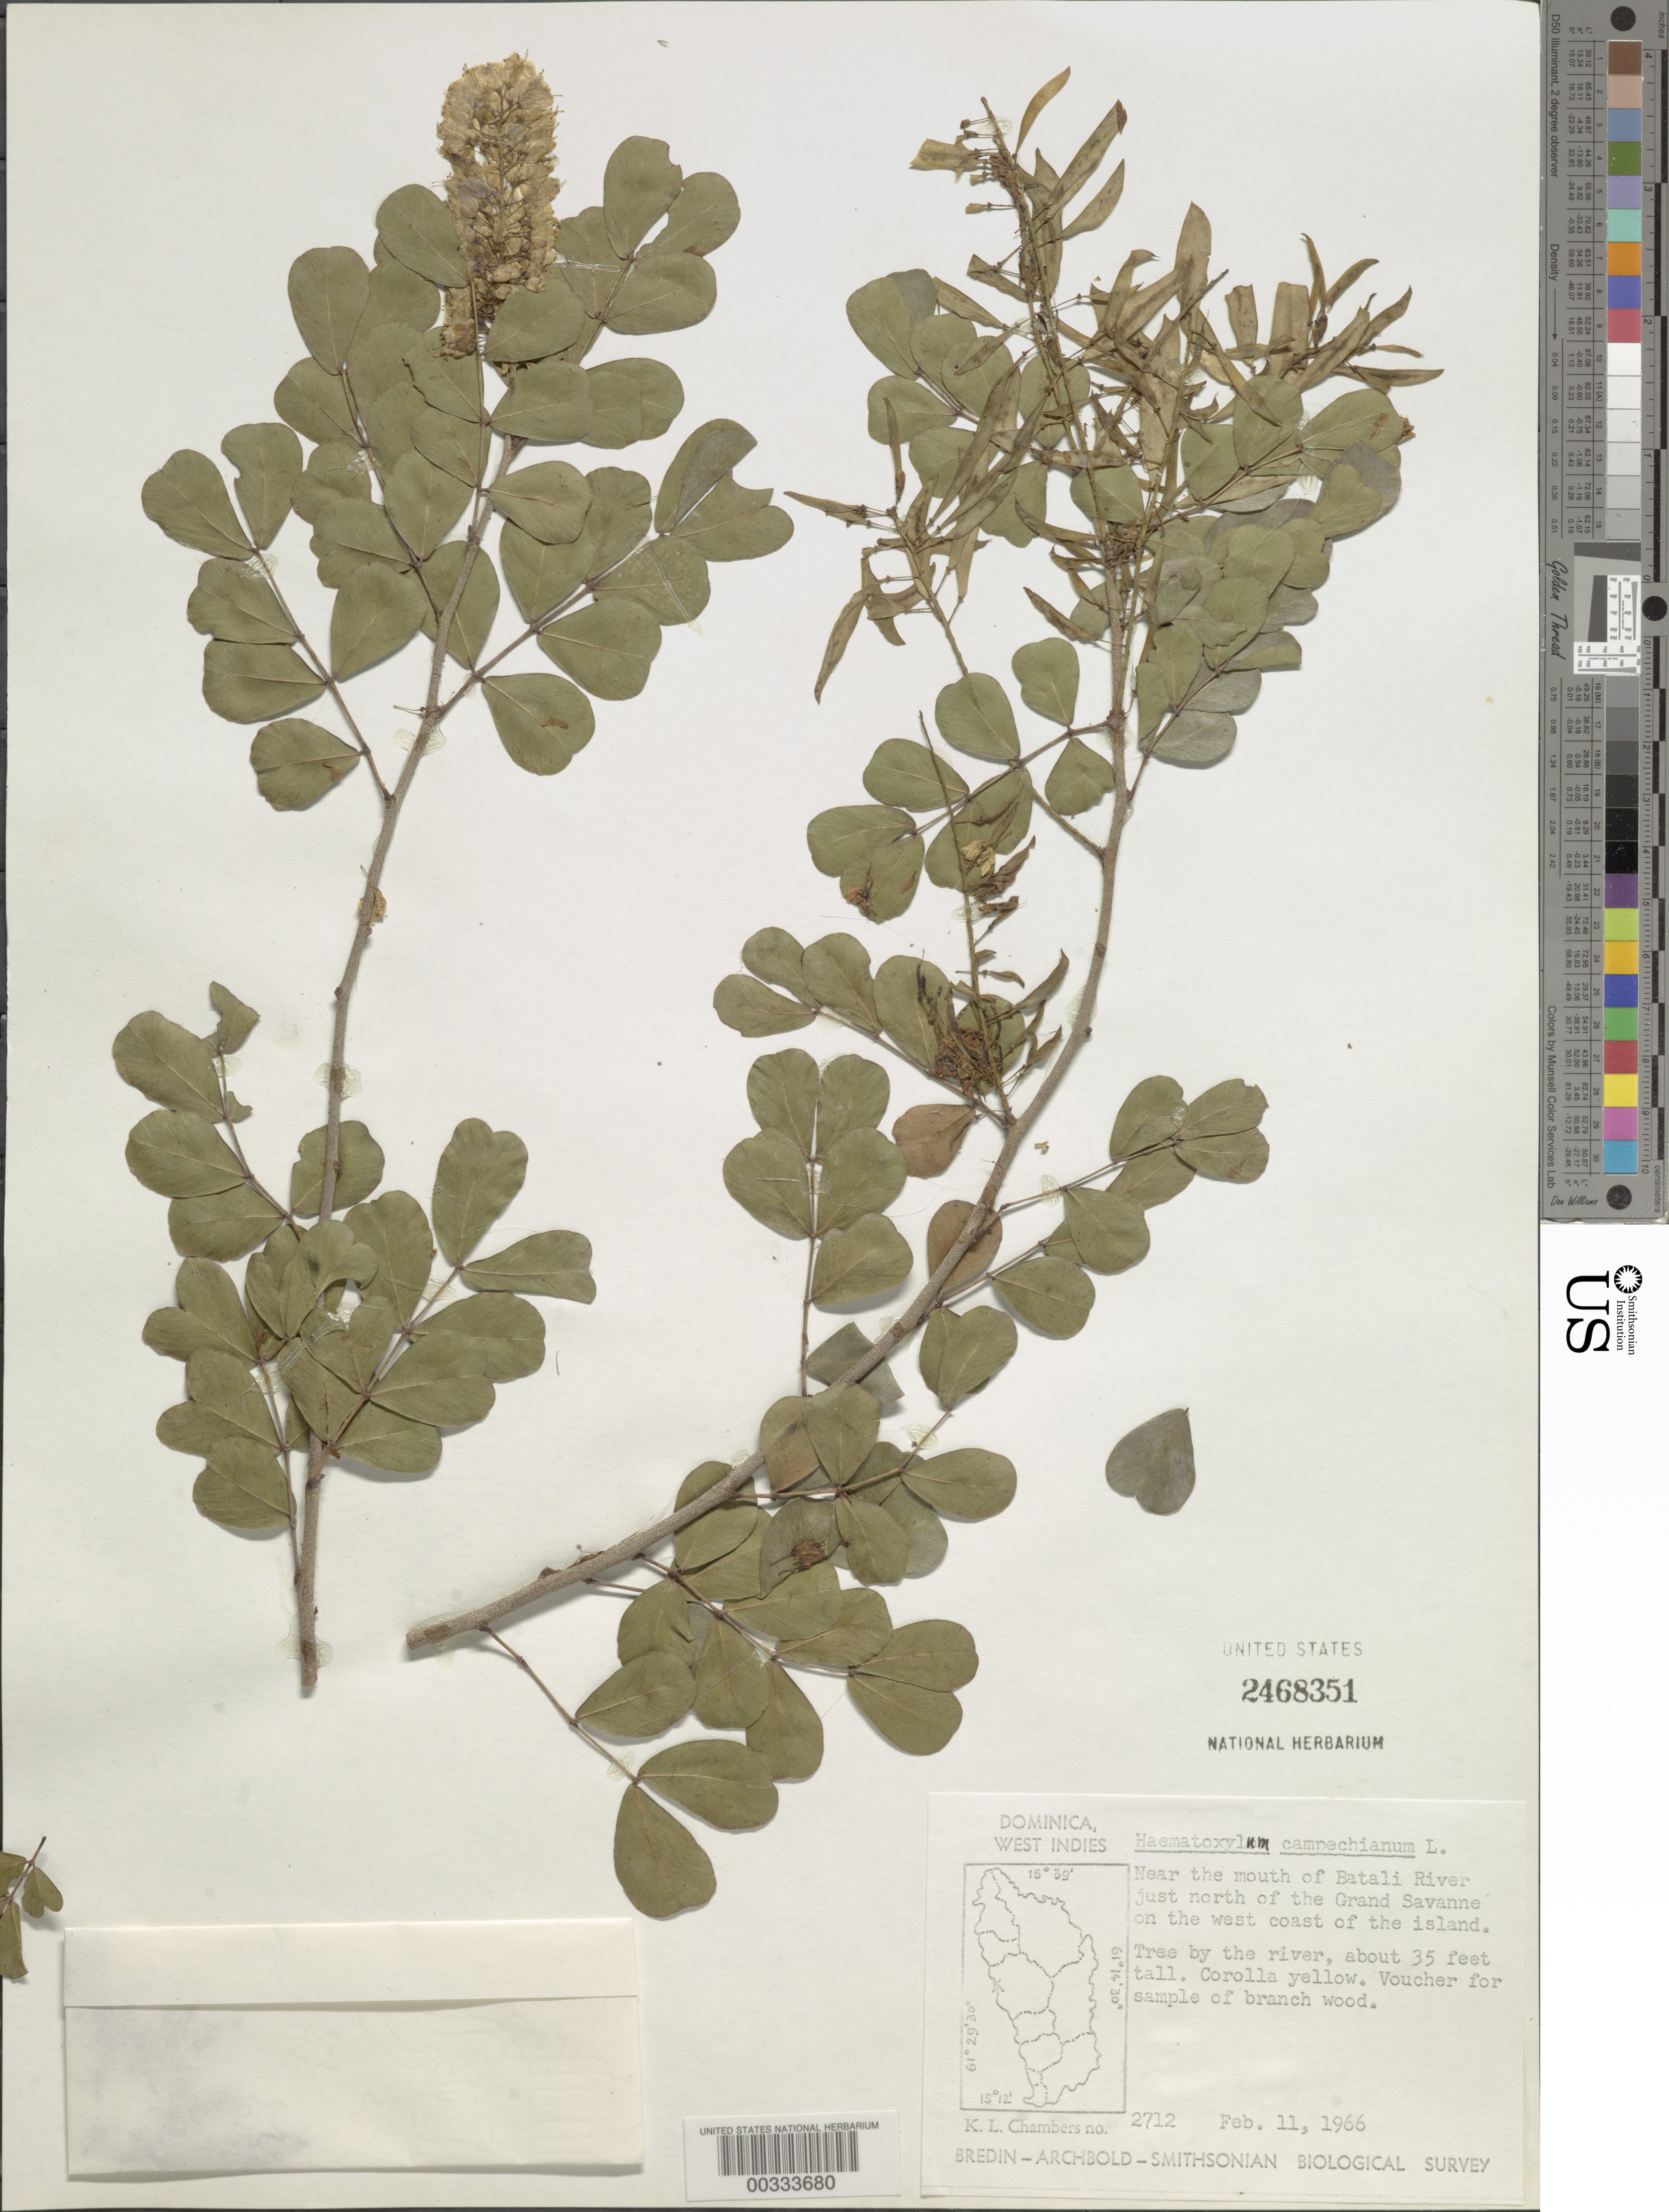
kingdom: Plantae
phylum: Tracheophyta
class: Magnoliopsida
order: Fabales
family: Fabaceae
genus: Haematoxylum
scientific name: Haematoxylum campechianum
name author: L.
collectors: K. L. Chambers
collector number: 2712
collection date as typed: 11 Feb 1966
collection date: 1966-02-11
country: Dominica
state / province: St. Joseph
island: Dominica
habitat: By the river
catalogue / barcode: US 2468351